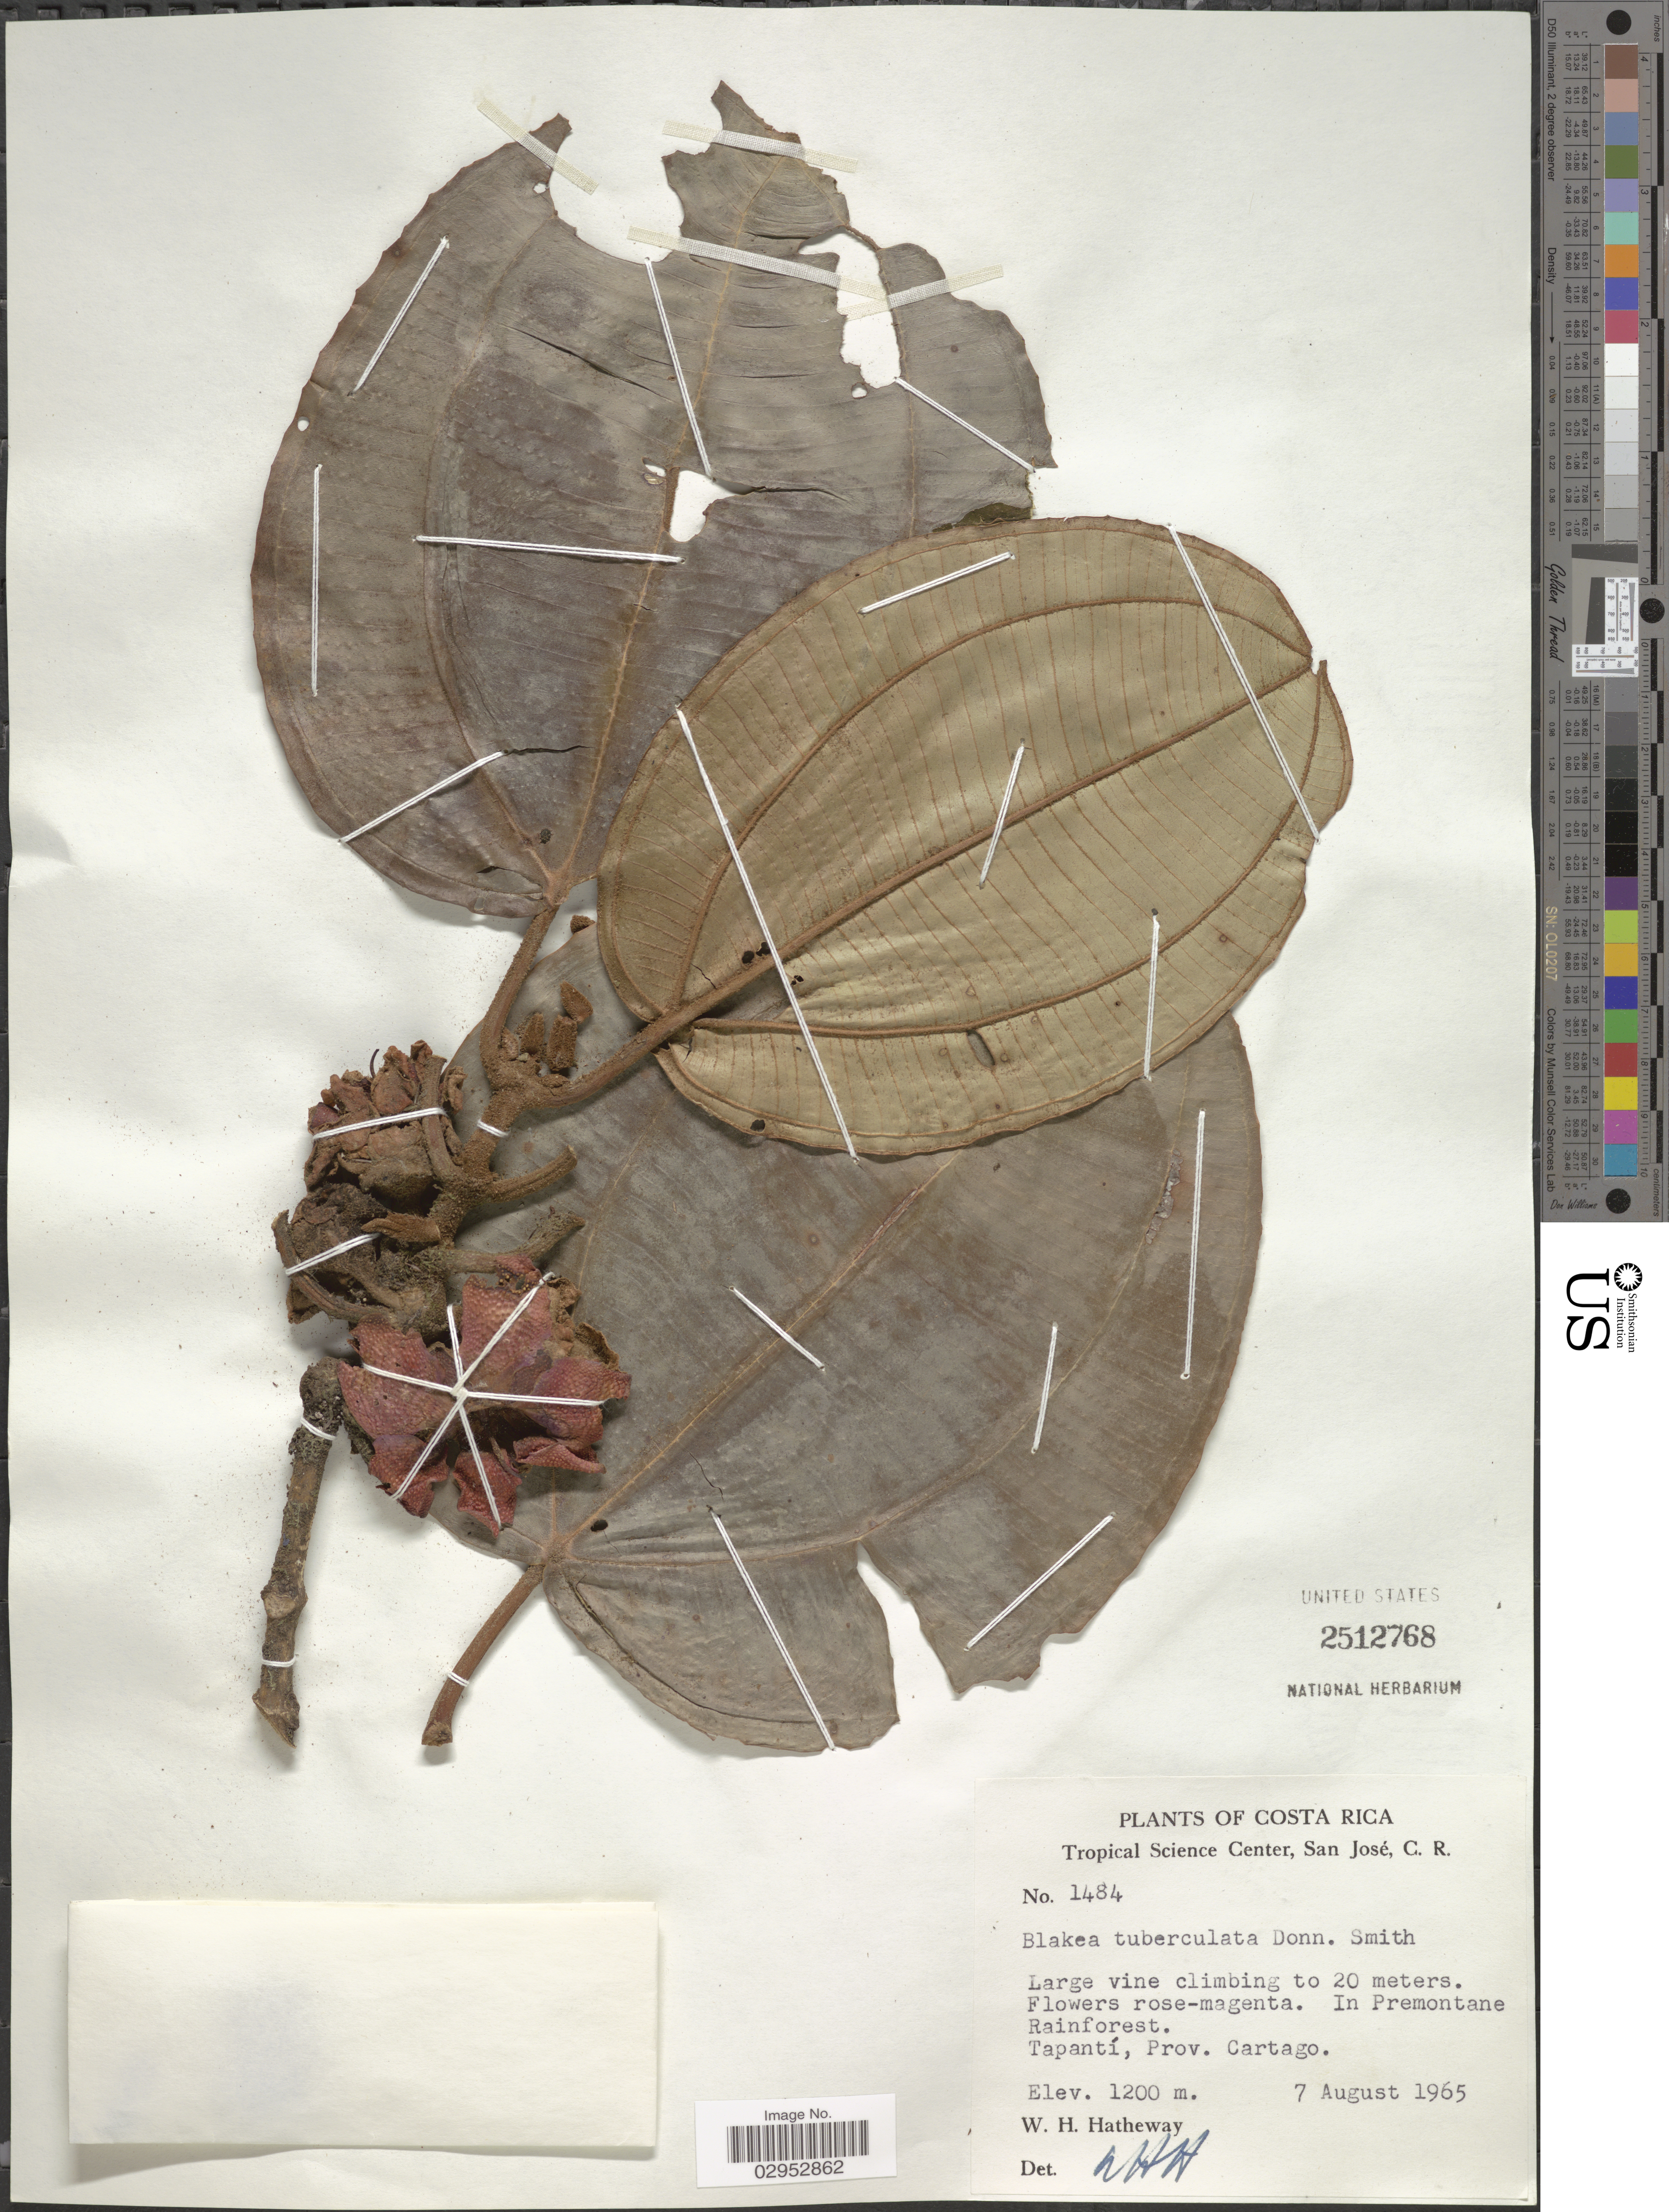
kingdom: Plantae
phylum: Tracheophyta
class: Magnoliopsida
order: Myrtales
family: Melastomataceae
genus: Blakea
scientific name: Blakea tuberculata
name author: Donn. Sm.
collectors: W. H. Hatheway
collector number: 1484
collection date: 1965-08-07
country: Costa Rica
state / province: Cartago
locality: Tapantí.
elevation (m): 1200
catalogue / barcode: US 2512768